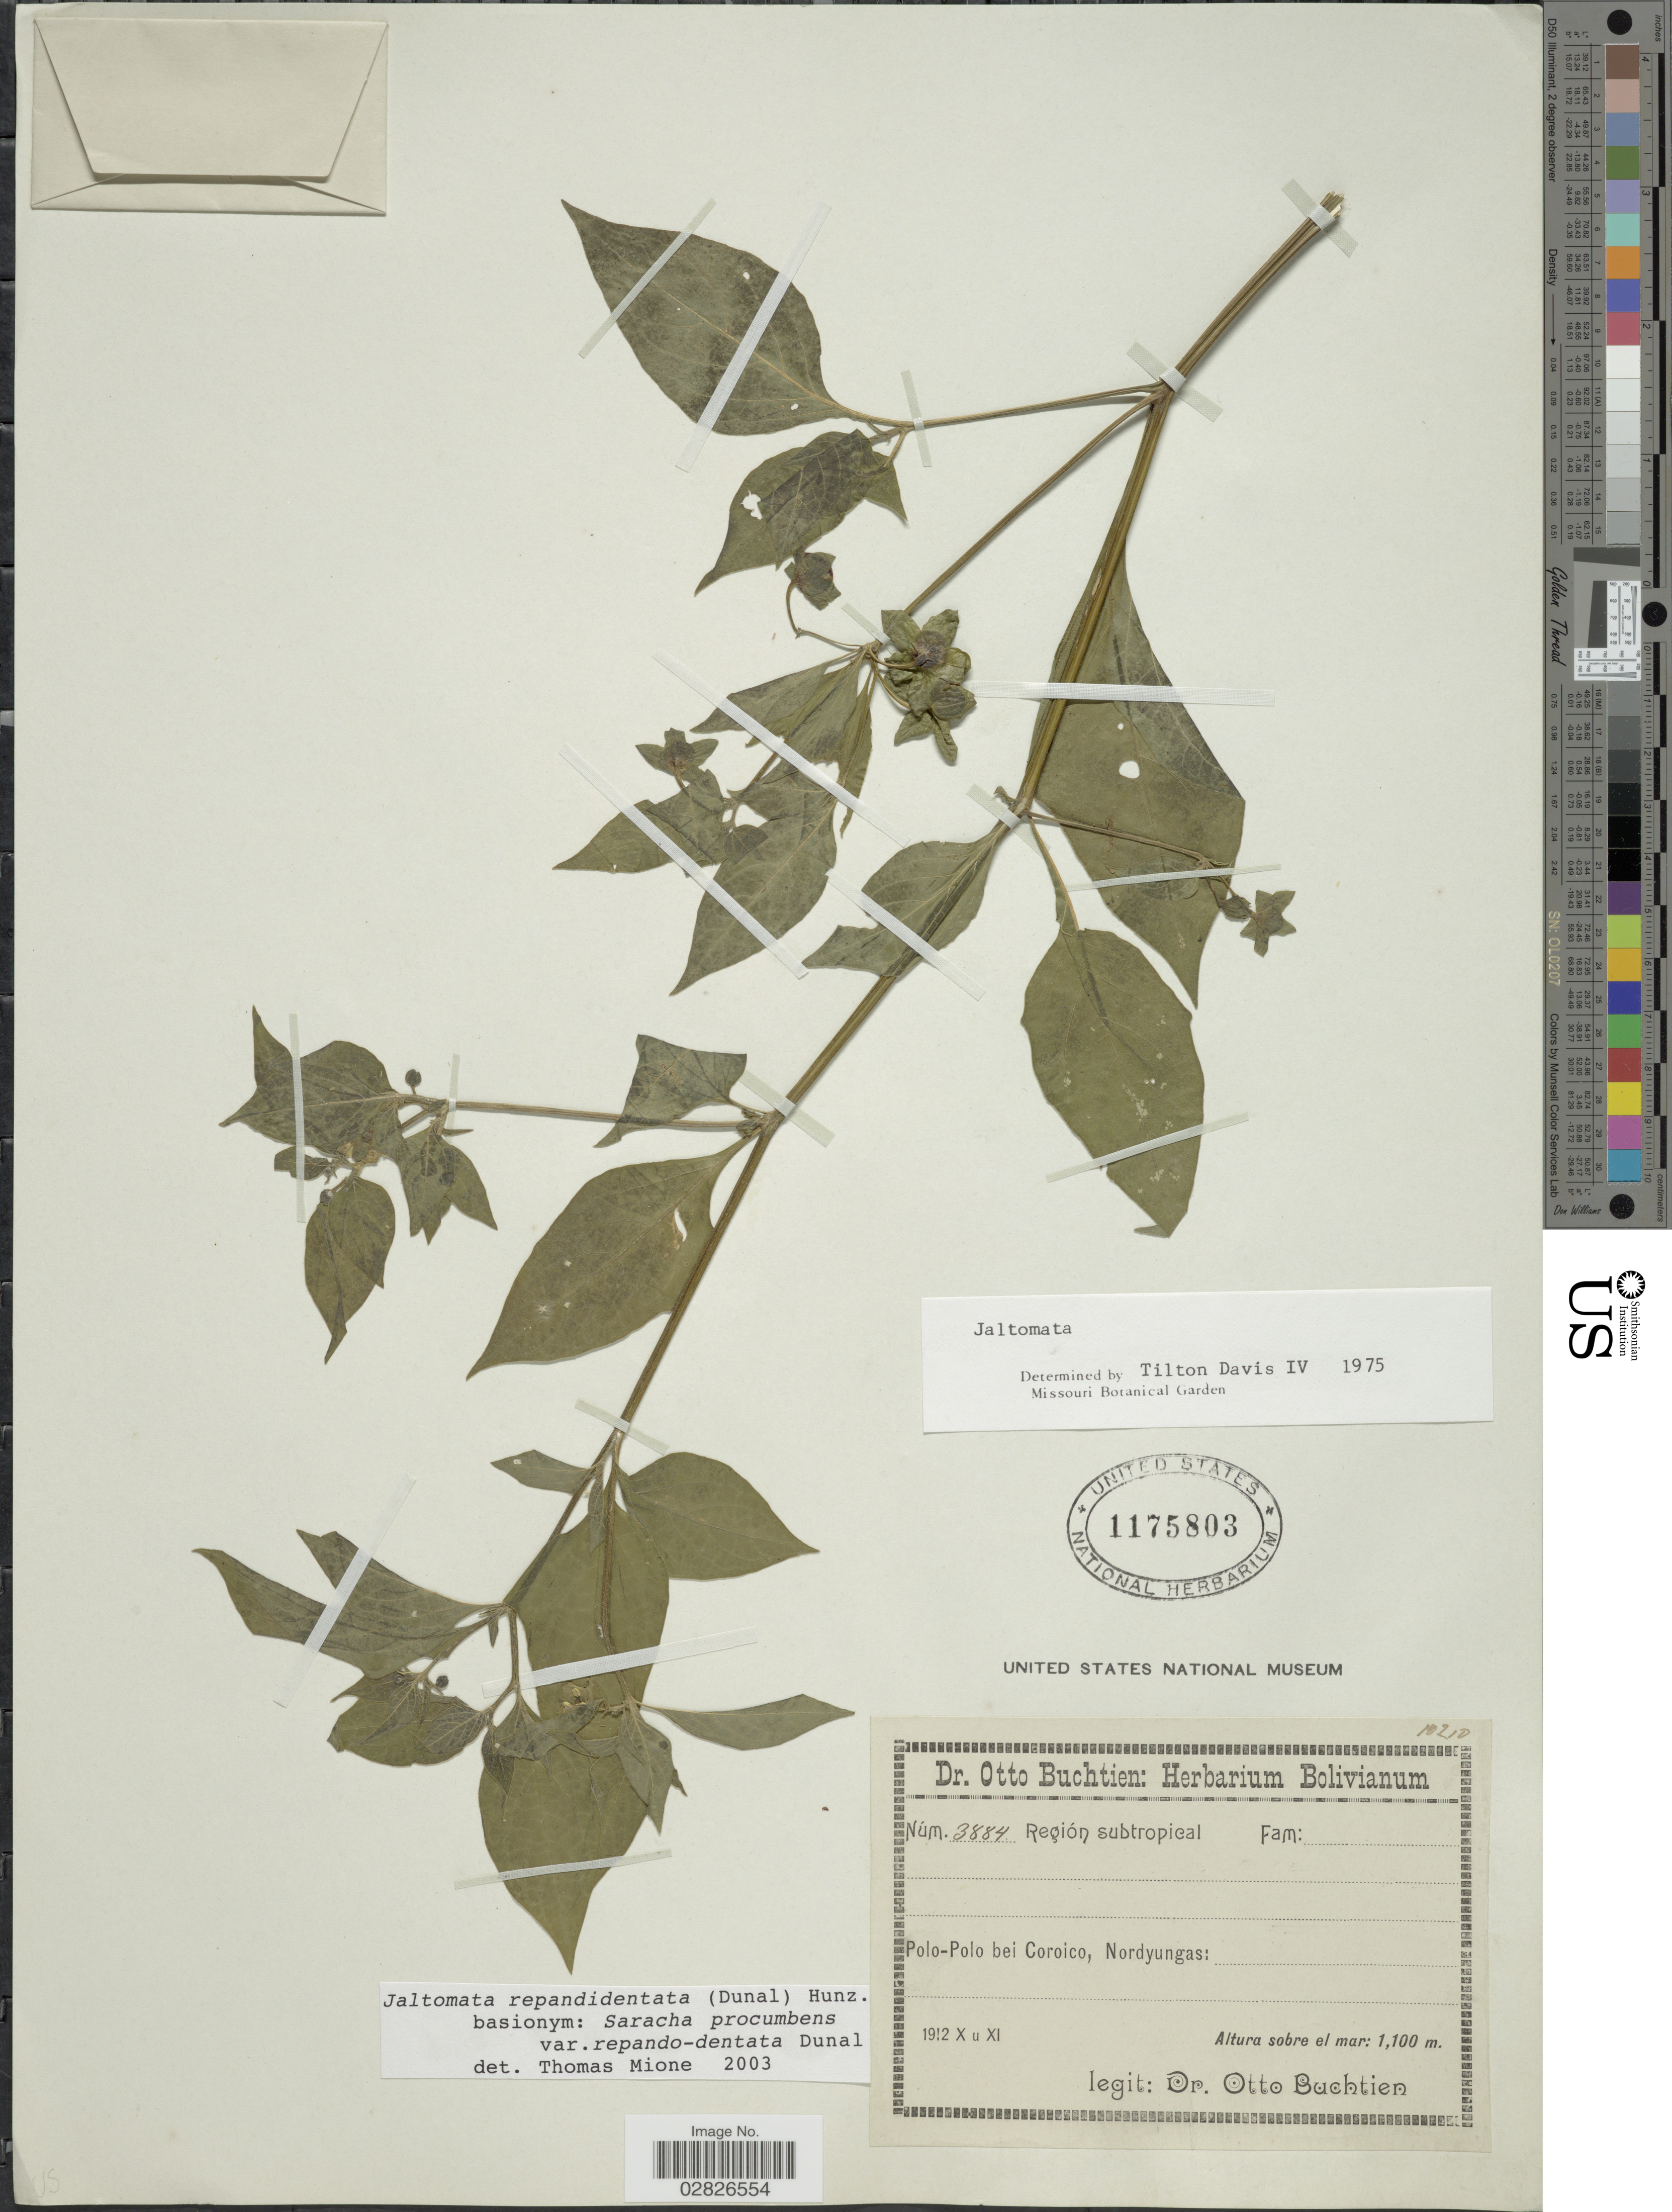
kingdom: Plantae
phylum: Tracheophyta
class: Magnoliopsida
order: Solanales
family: Solanaceae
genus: Jaltomata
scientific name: Jaltomata repandidentata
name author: (Dunal) Hunz.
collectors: O. Buchtien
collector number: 3884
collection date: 1912-10/1912-11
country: Bolivia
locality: Región subtropical, Polo-Polo bei Coroico, Nordyungas.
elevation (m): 1100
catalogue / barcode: US 1175803